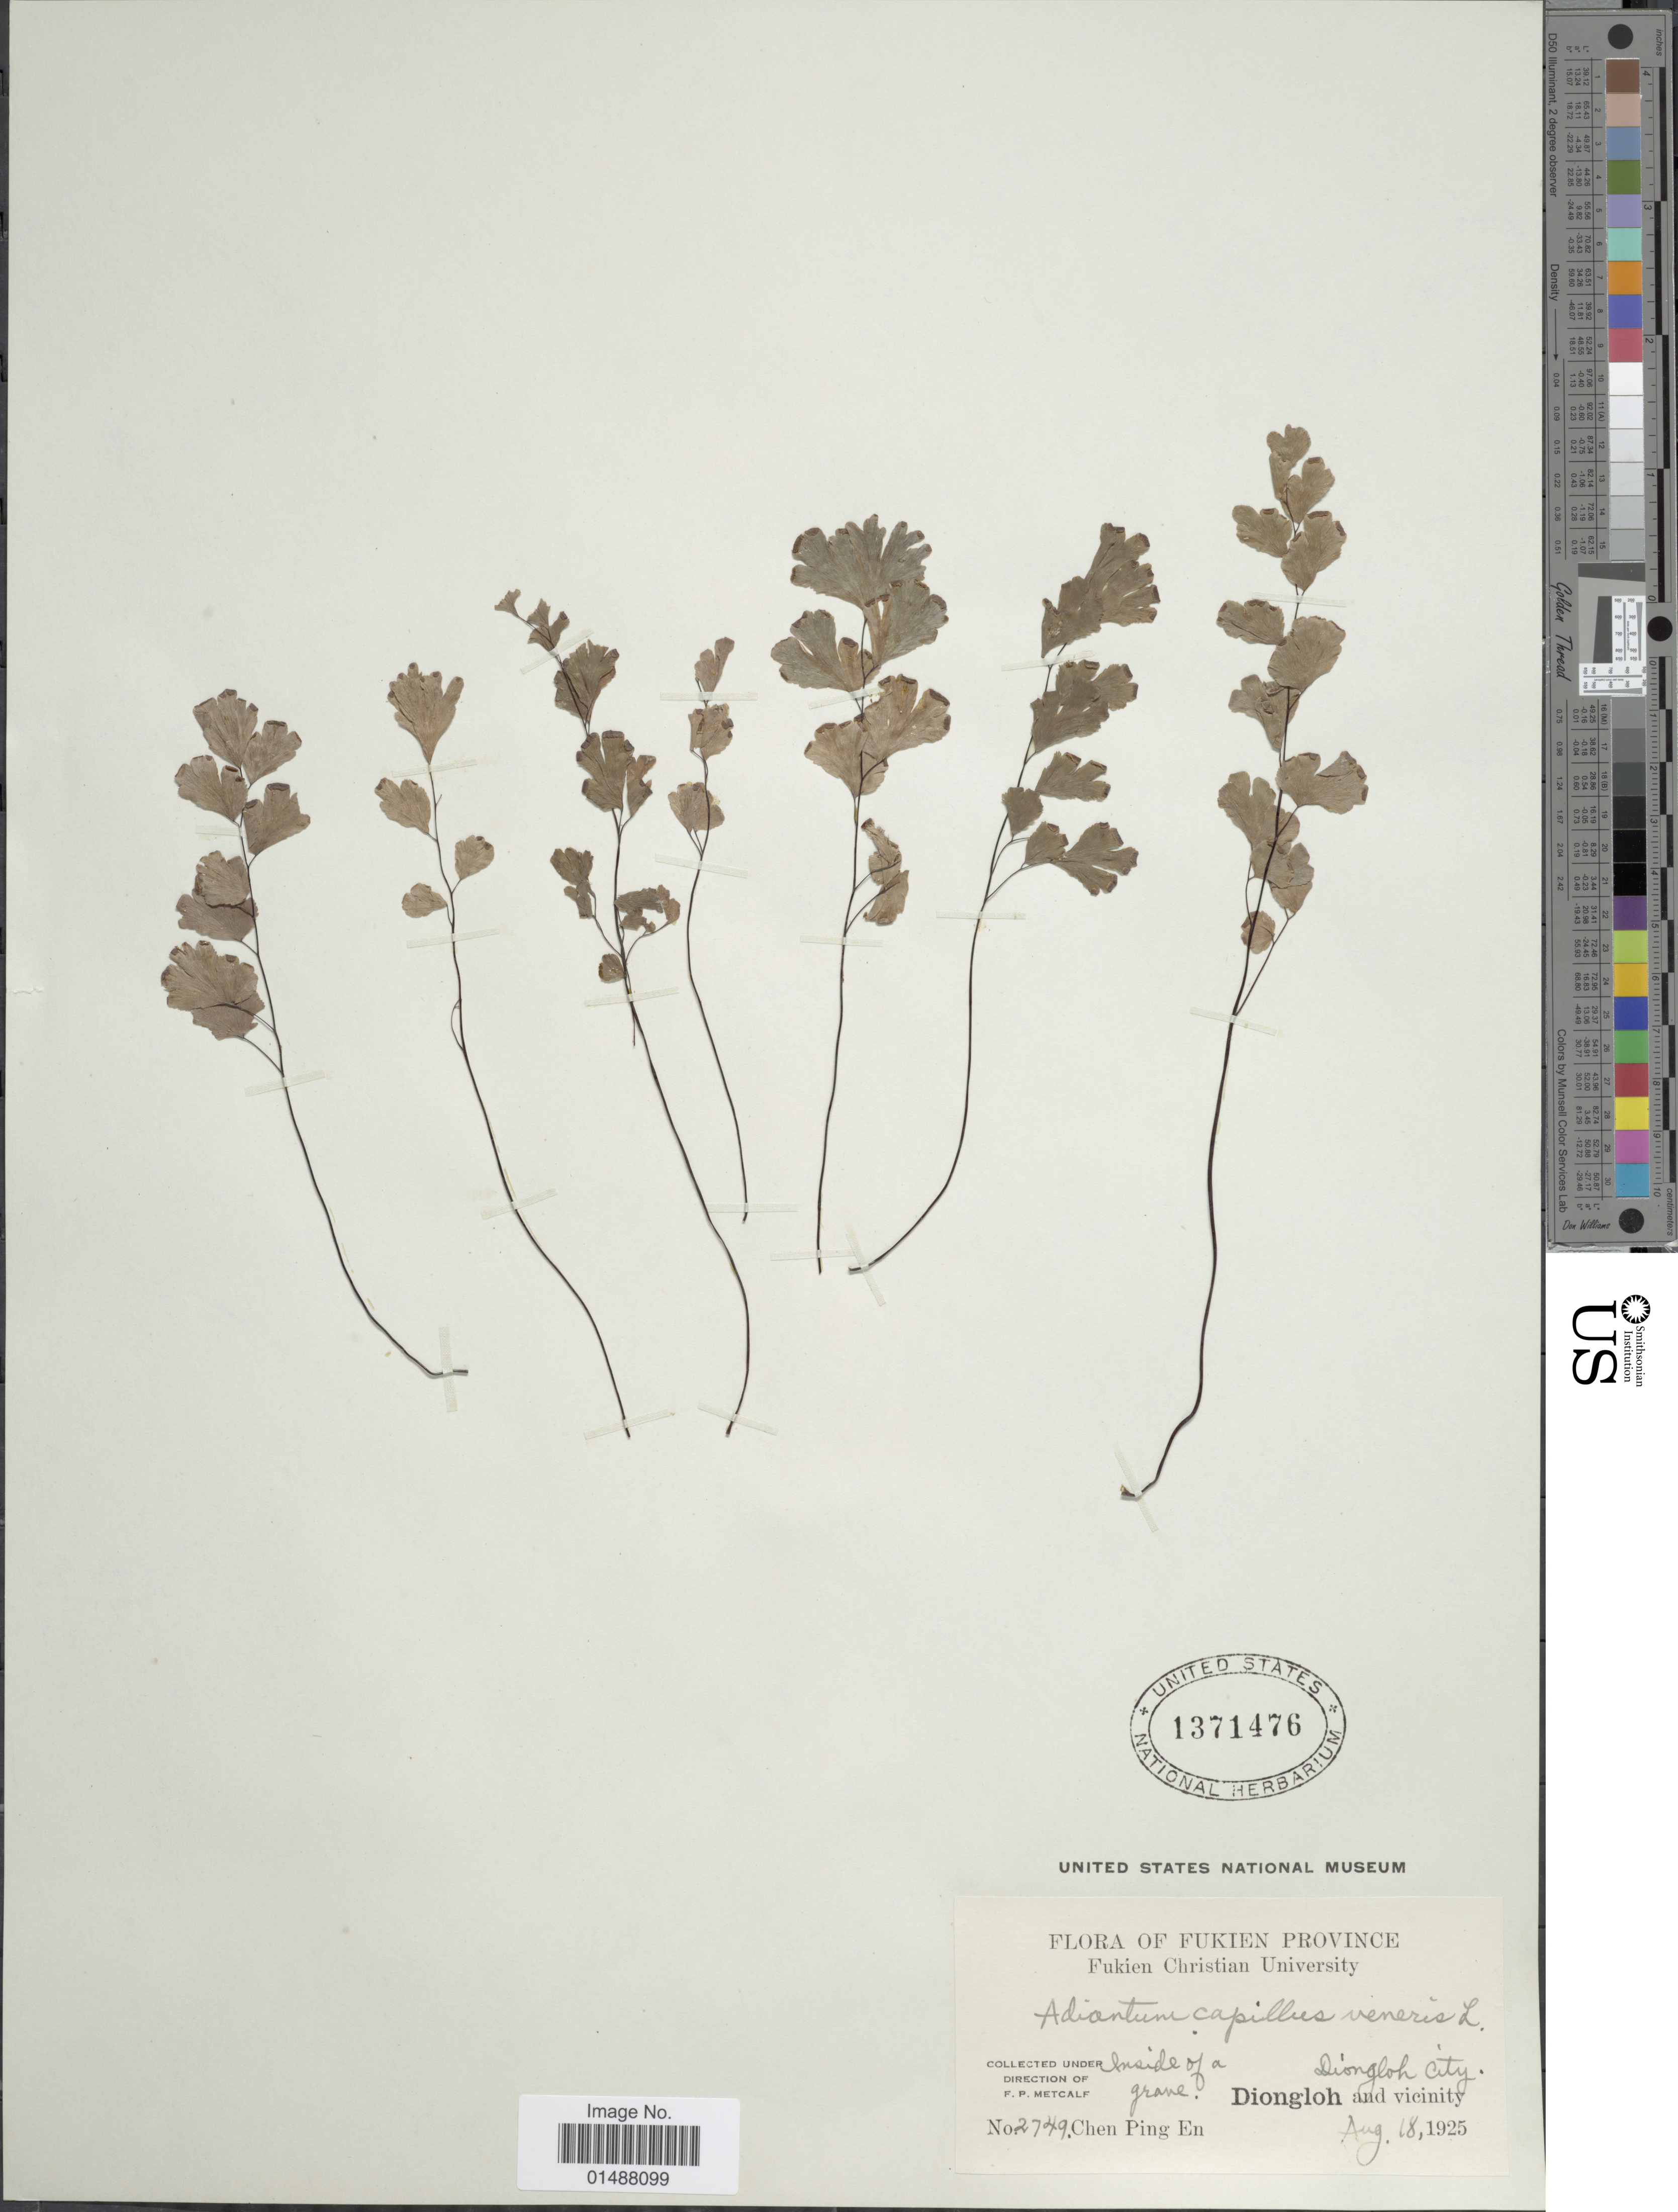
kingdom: Plantae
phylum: Tracheophyta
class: Polypodiopsida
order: Polypodiales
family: Pteridaceae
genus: Adiantum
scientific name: Adiantum capillus-veneris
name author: L.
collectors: C. En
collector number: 2749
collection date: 1925-08-18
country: China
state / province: Fujian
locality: Fukien Province, Diongloh and vicinity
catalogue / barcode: US 1371476